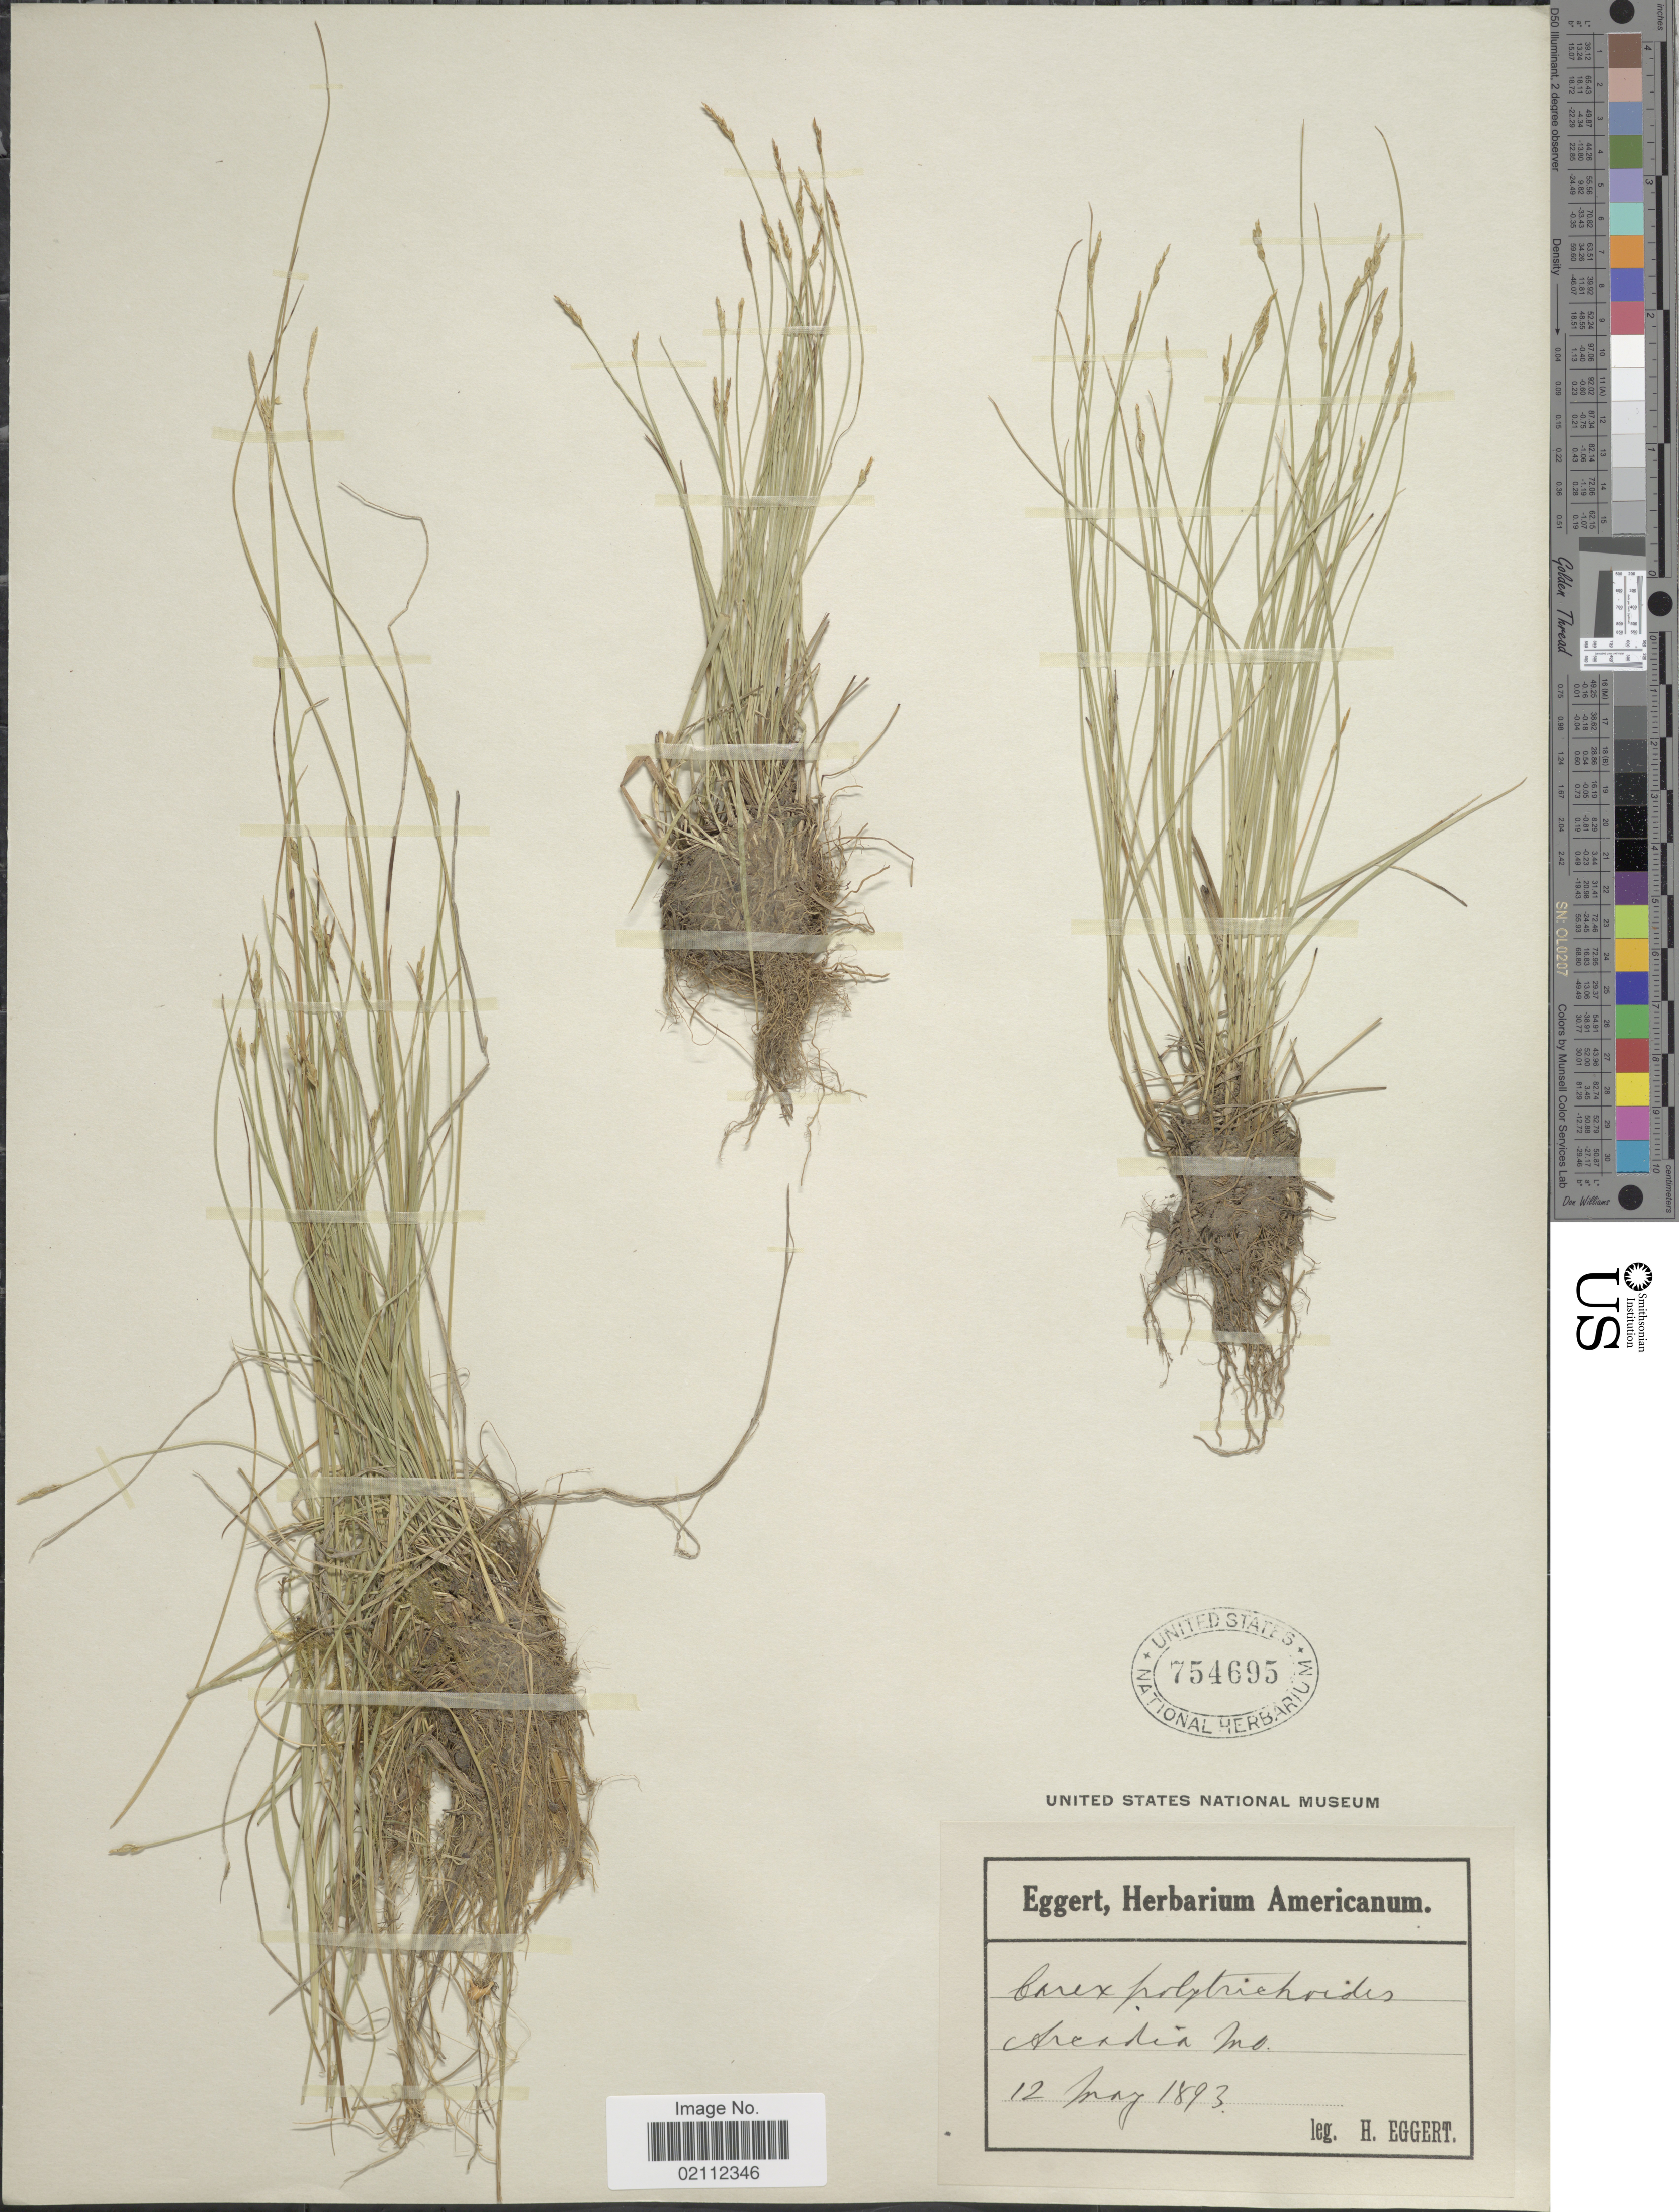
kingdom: Plantae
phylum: Tracheophyta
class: Liliopsida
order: Poales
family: Cyperaceae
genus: Carex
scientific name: Carex leptalea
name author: Wahlenb.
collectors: H. Eggert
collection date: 1893-05-12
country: United States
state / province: Missouri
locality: Arcadia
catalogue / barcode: US 754695